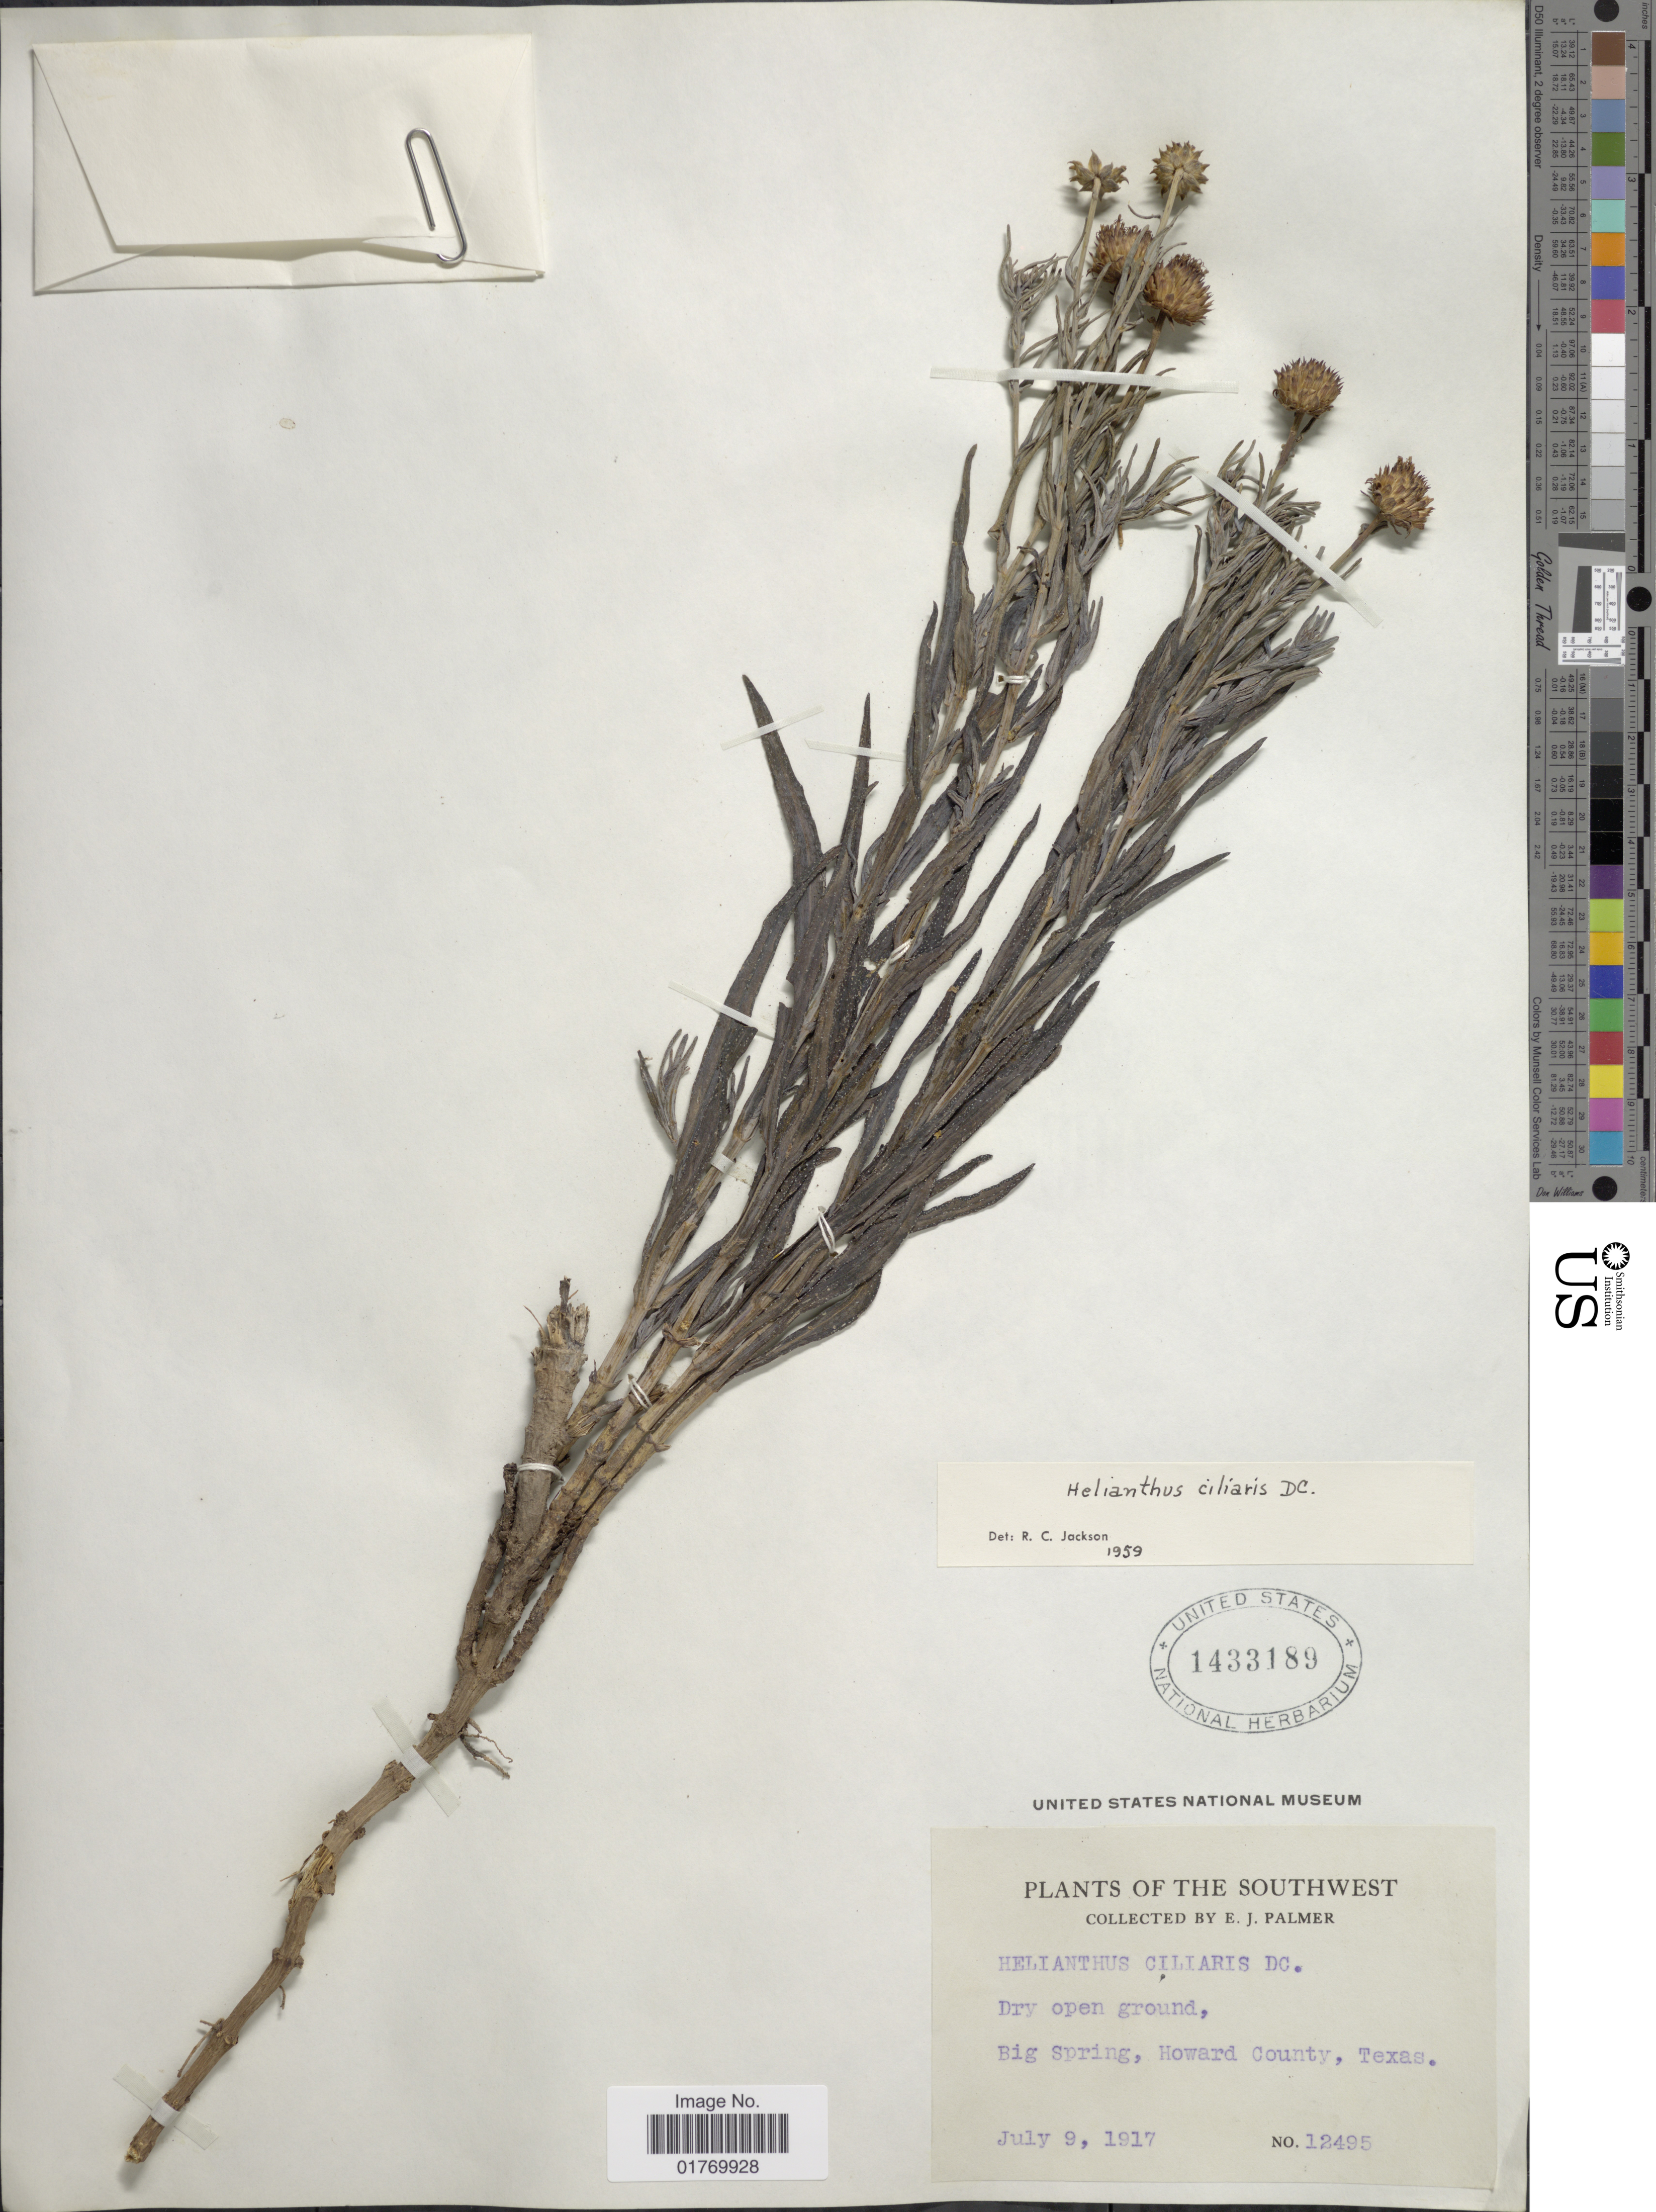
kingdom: Plantae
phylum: Tracheophyta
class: Magnoliopsida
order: Asterales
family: Asteraceae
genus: Helianthus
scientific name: Helianthus ciliaris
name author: DC.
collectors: E. J. Palmer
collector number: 12495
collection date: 1917-07-09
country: United States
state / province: Texas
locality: The Southwest, Big Spring, Howard County, Texas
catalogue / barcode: US 1433189